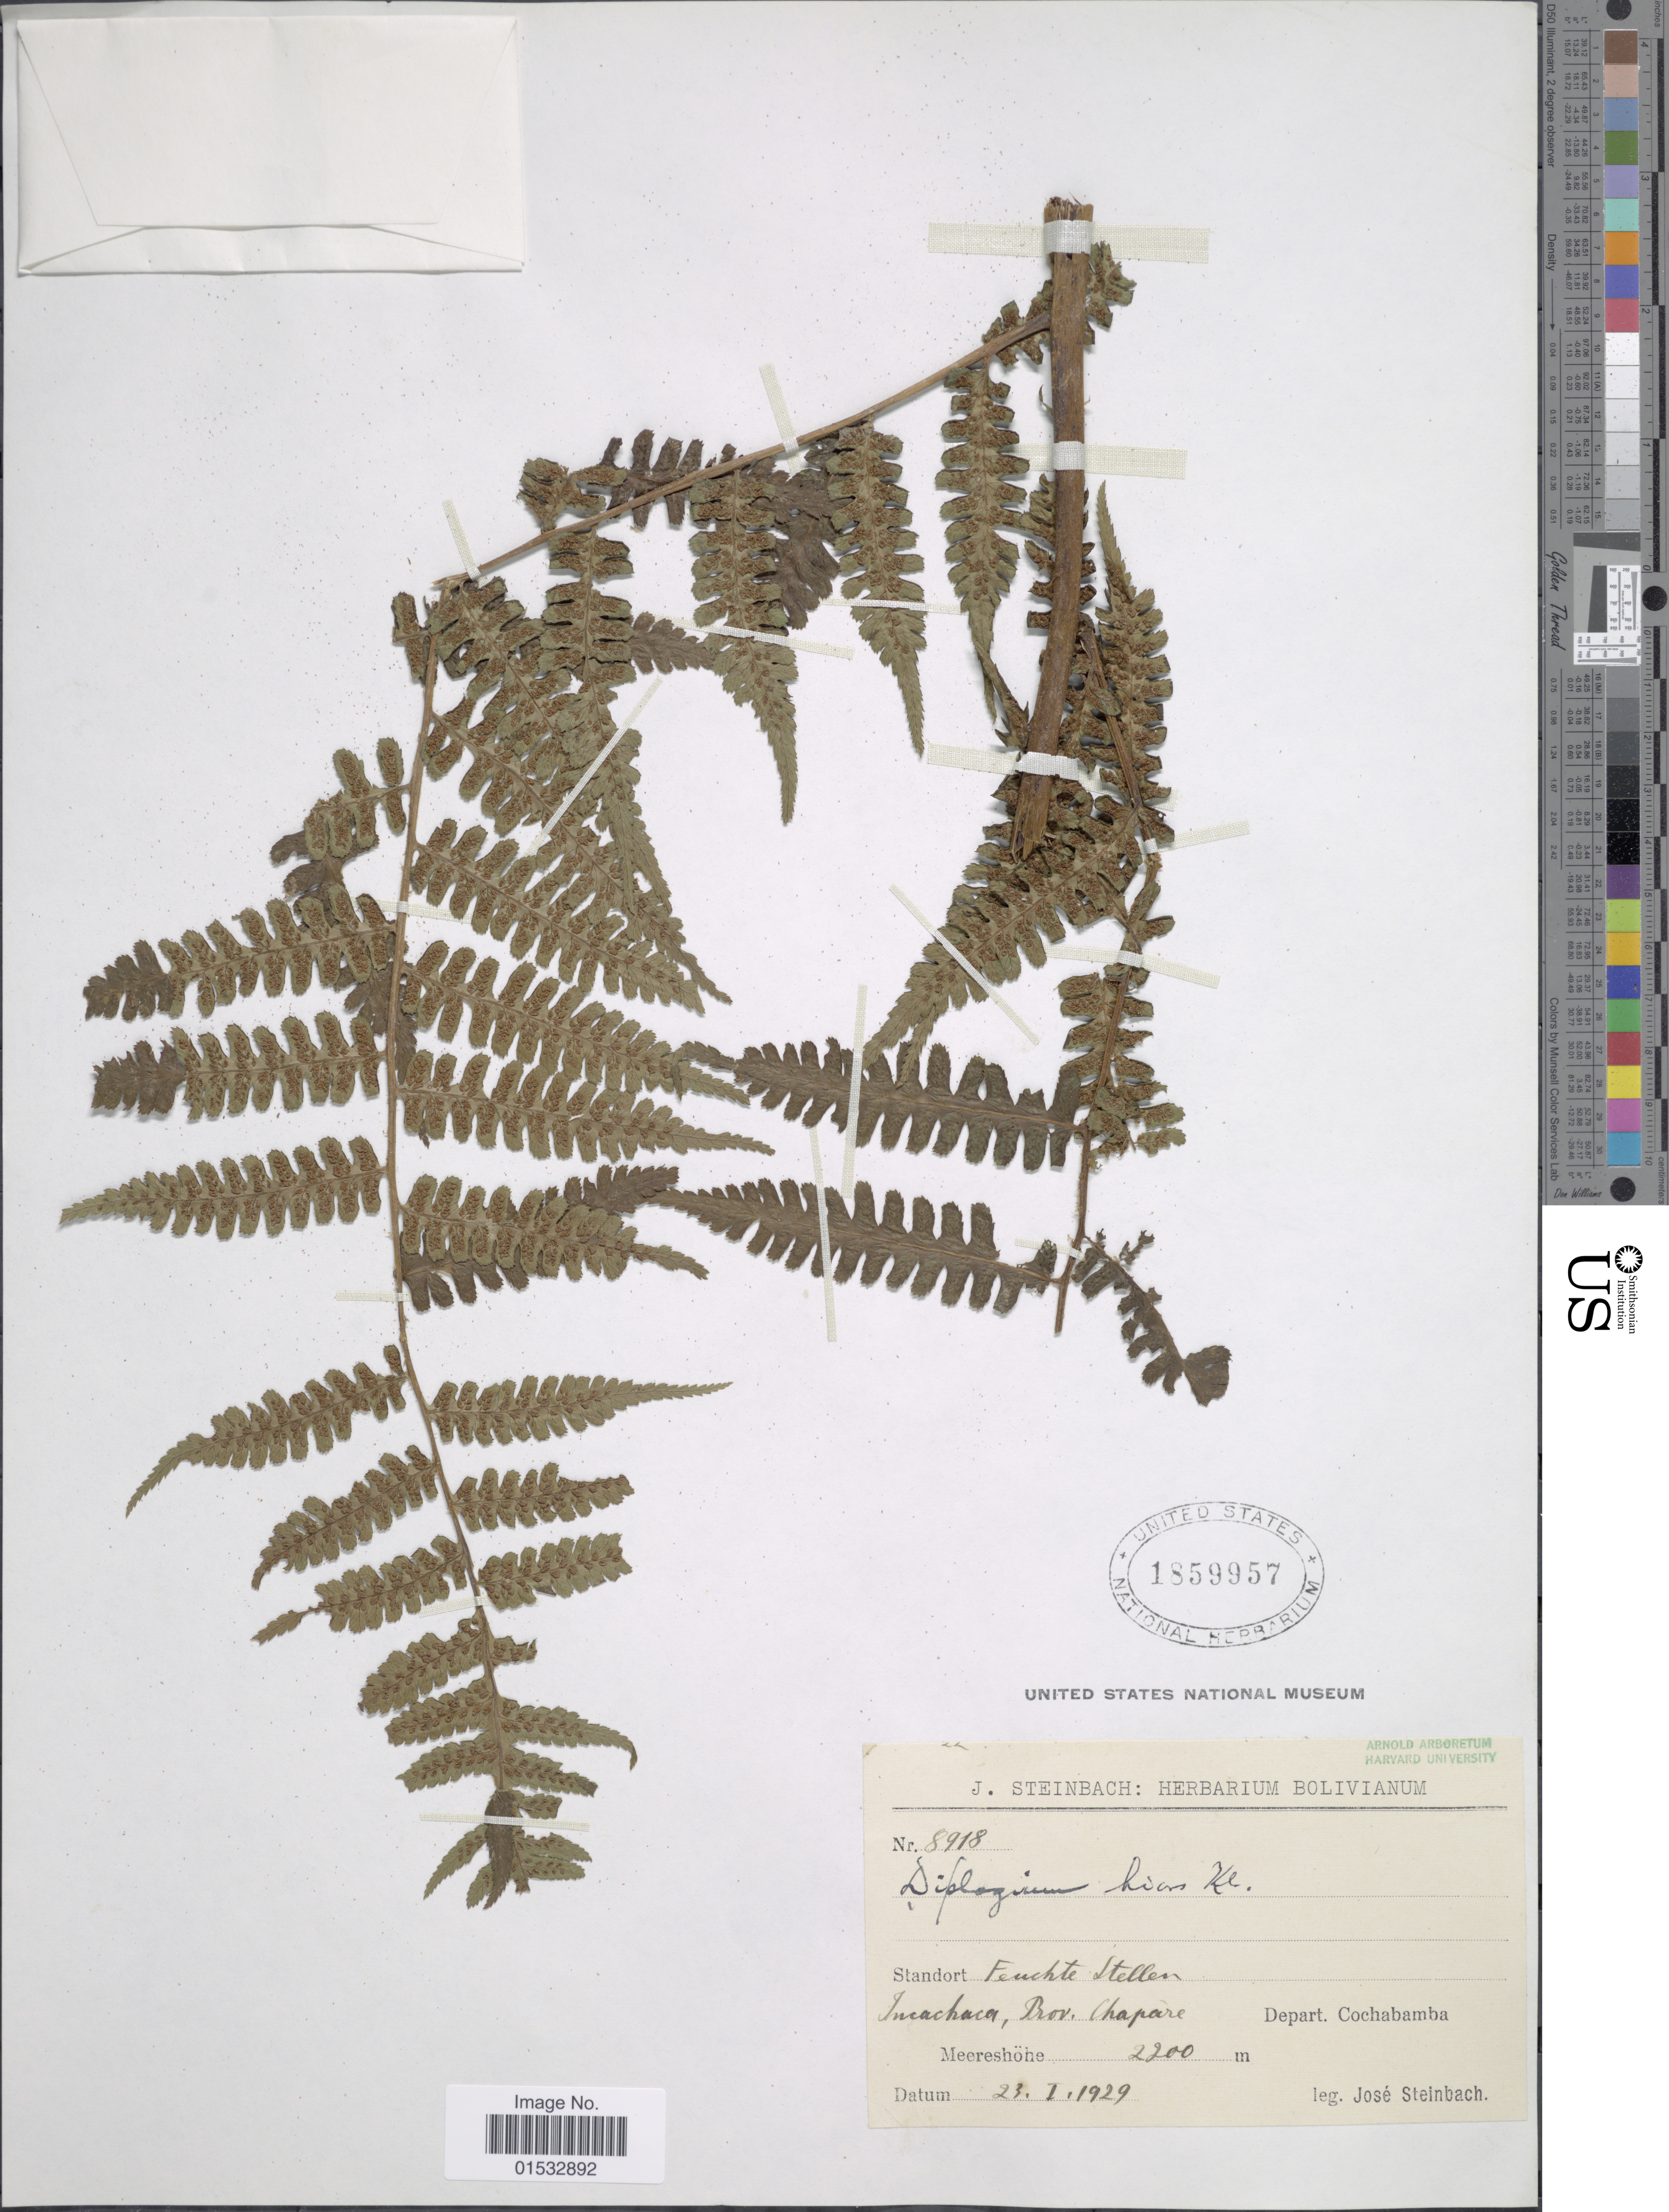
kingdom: Plantae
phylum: Tracheophyta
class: Polypodiopsida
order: Polypodiales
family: Athyriaceae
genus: Diplazium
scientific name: Diplazium hians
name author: Kunze ex Klotzsch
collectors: J. Steinbach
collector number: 8918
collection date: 1929-01-23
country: Bolivia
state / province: Cochabamba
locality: Feuchte Stellen, Incachaca, prov. Chapare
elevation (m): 2200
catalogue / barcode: US 1859957